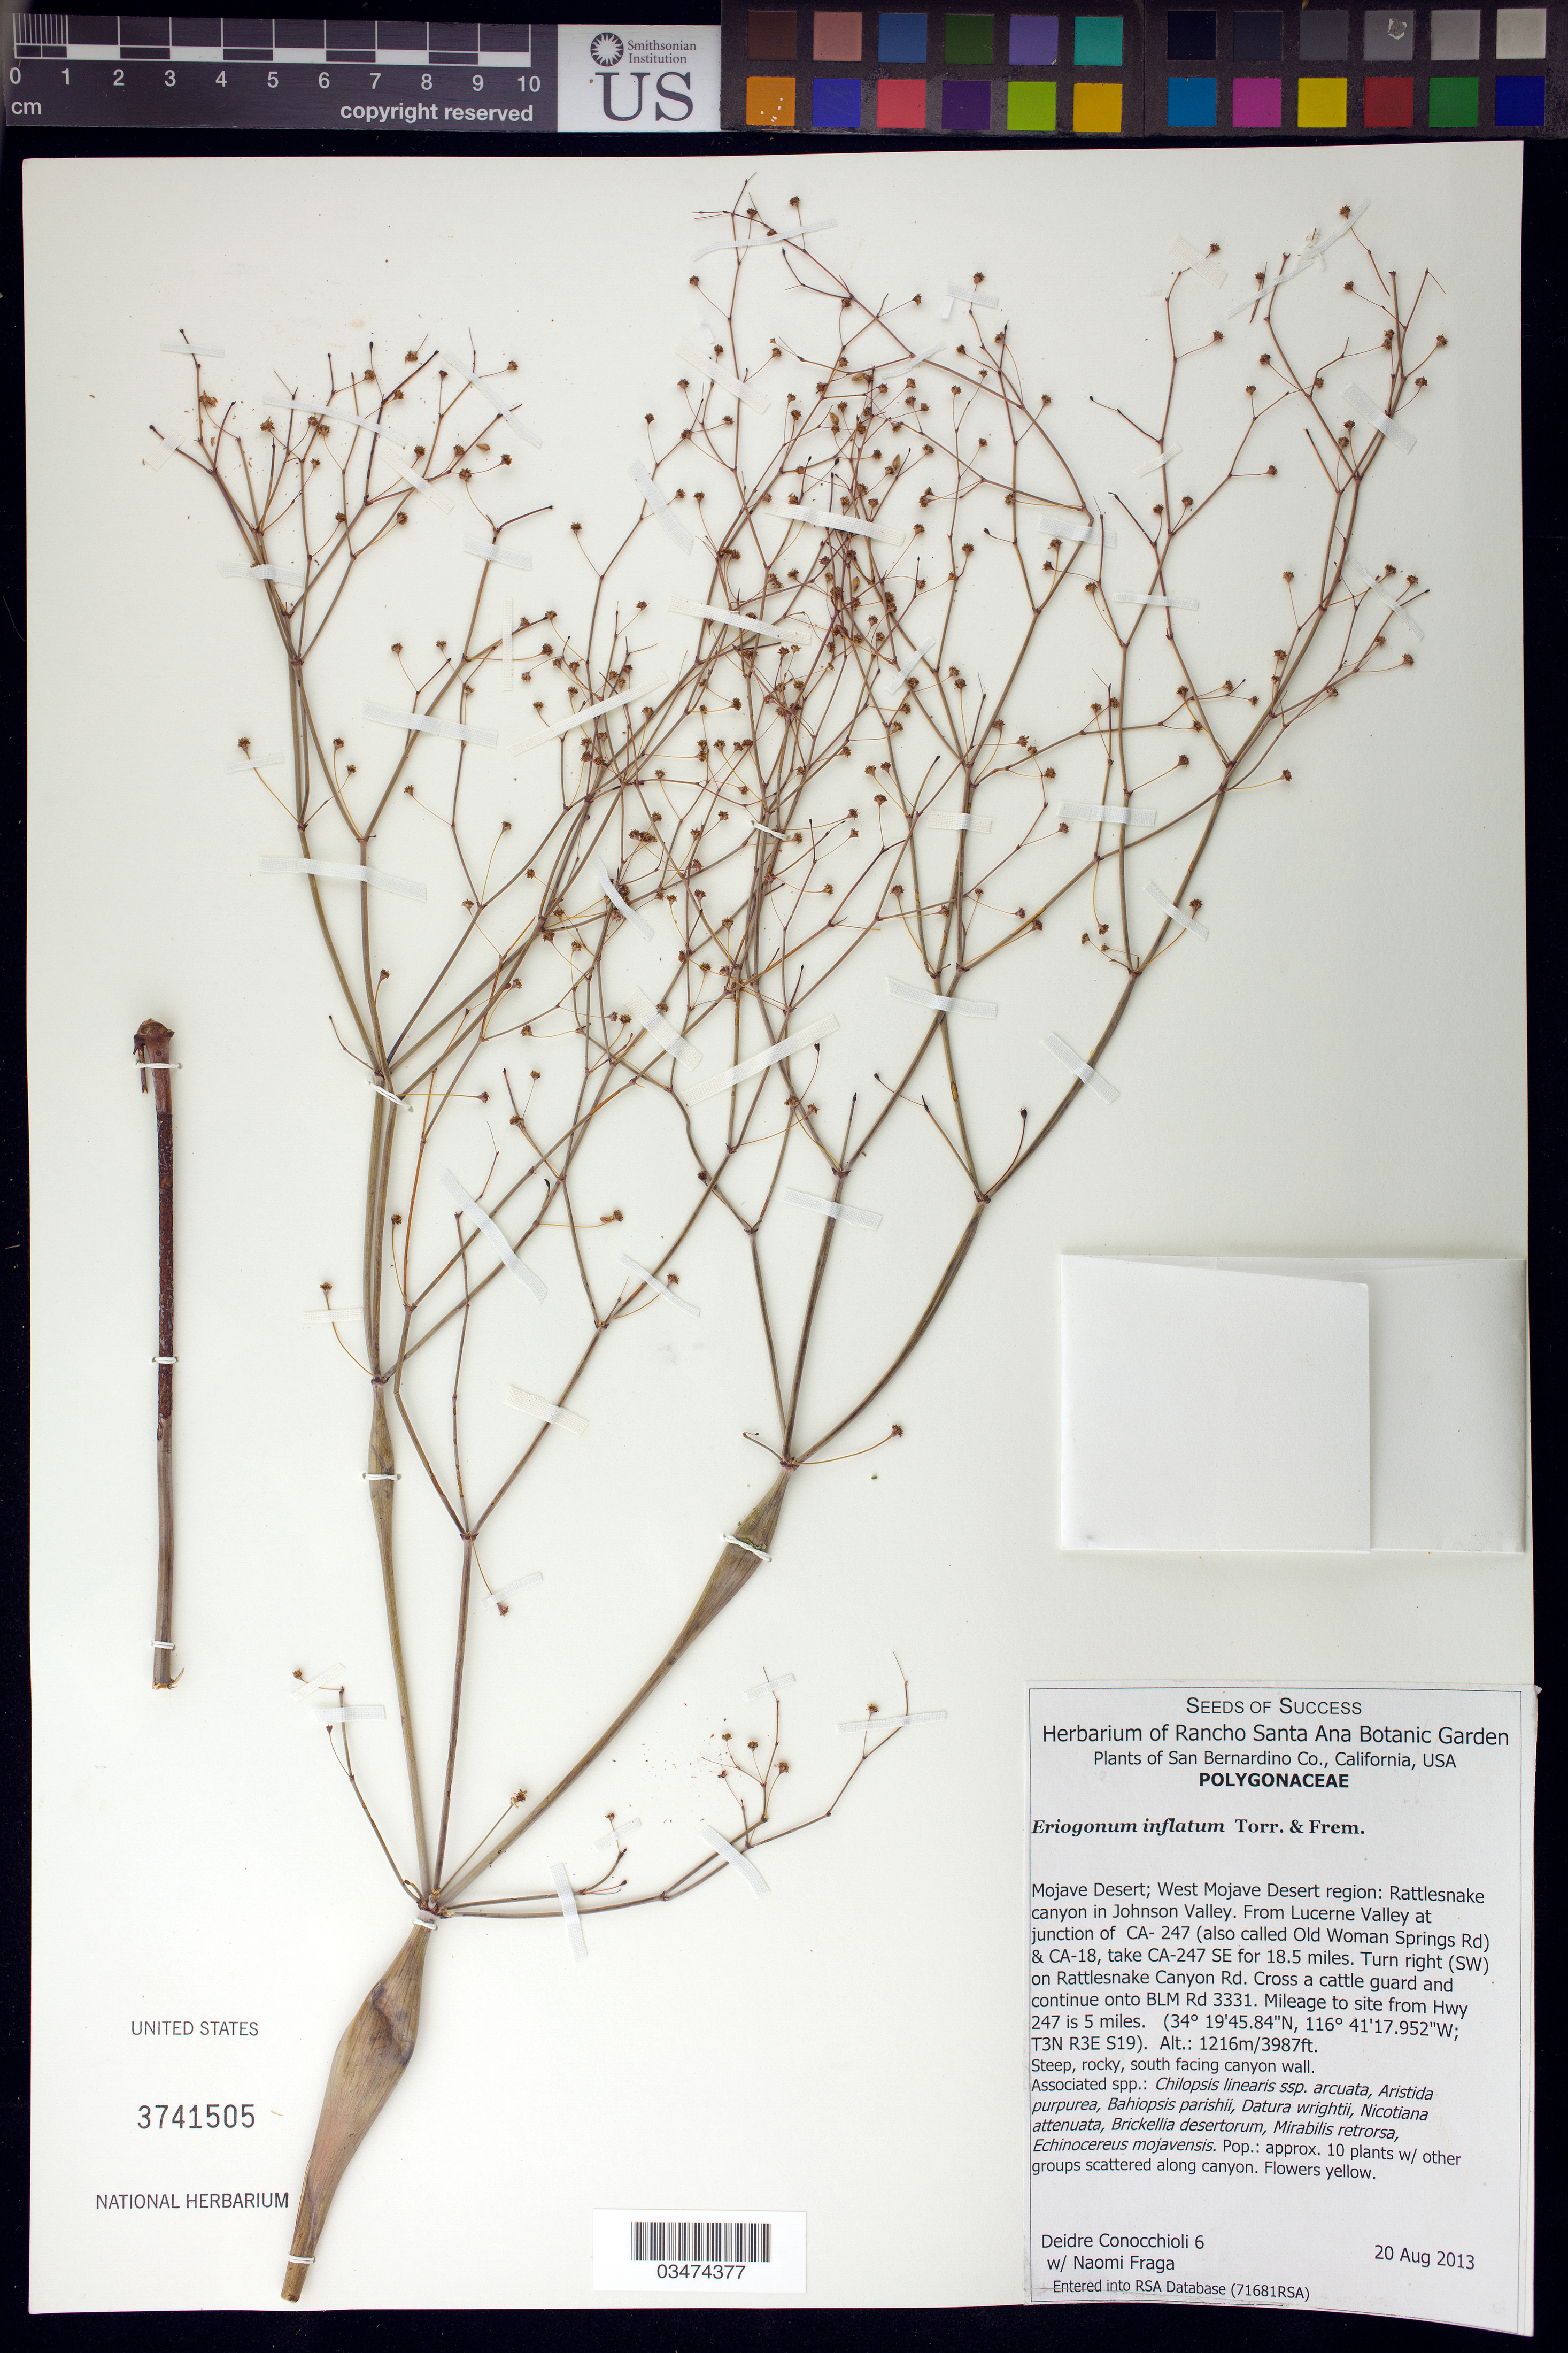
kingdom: Plantae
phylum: Tracheophyta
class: Magnoliopsida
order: Caryophyllales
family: Polygonaceae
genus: Eriogonum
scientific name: Eriogonum inflatum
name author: Torr. & Frém.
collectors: D. Conocchioli & N. Fraga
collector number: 6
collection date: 2013-08-20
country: United States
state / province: California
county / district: San Bernardino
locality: West Mojave Desert Region; Rattlesnake canyon in Johnson Valley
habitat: Canyon wall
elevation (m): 1216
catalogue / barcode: US 3741505